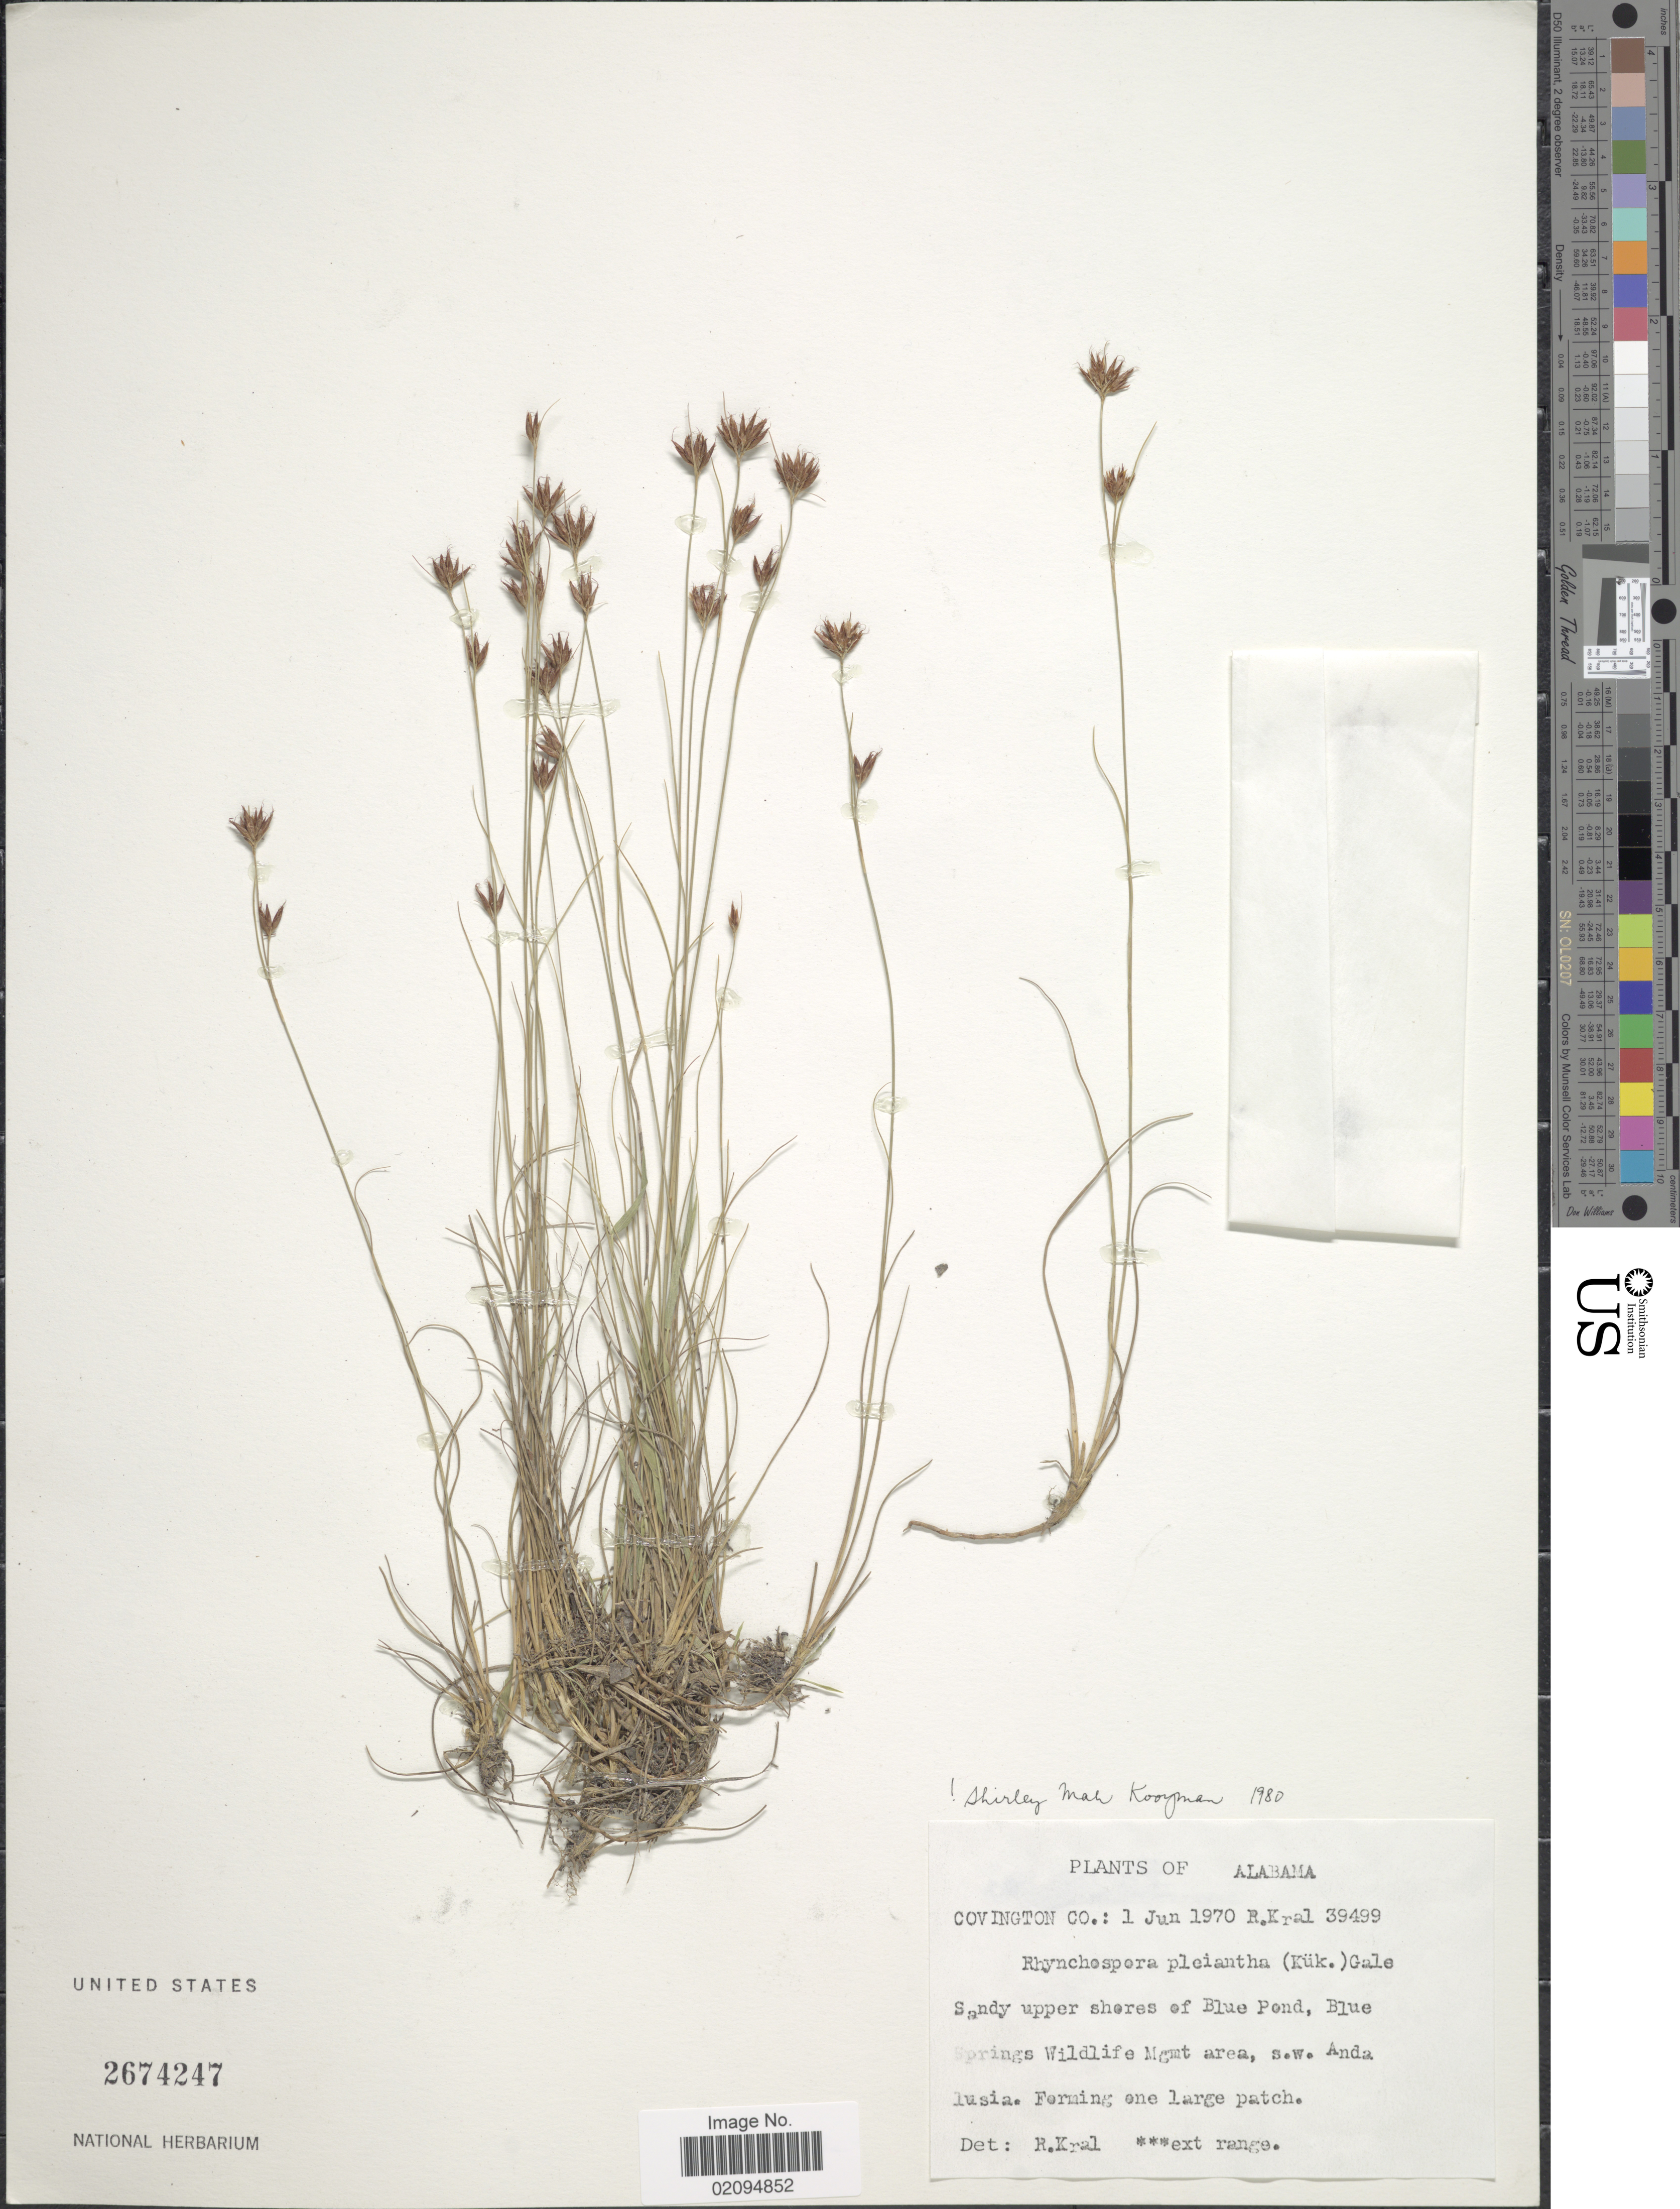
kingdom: Plantae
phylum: Tracheophyta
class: Liliopsida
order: Poales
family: Cyperaceae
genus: Rhynchospora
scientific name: Rhynchospora plumosa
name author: Elliott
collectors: R. Kral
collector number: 39499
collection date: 1970-06-01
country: United States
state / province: Alabama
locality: Covington Co. Upper shores of Blue Pond, Blue Springs Wildlife mgmt area, s.w. Andalusia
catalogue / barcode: US 2674247